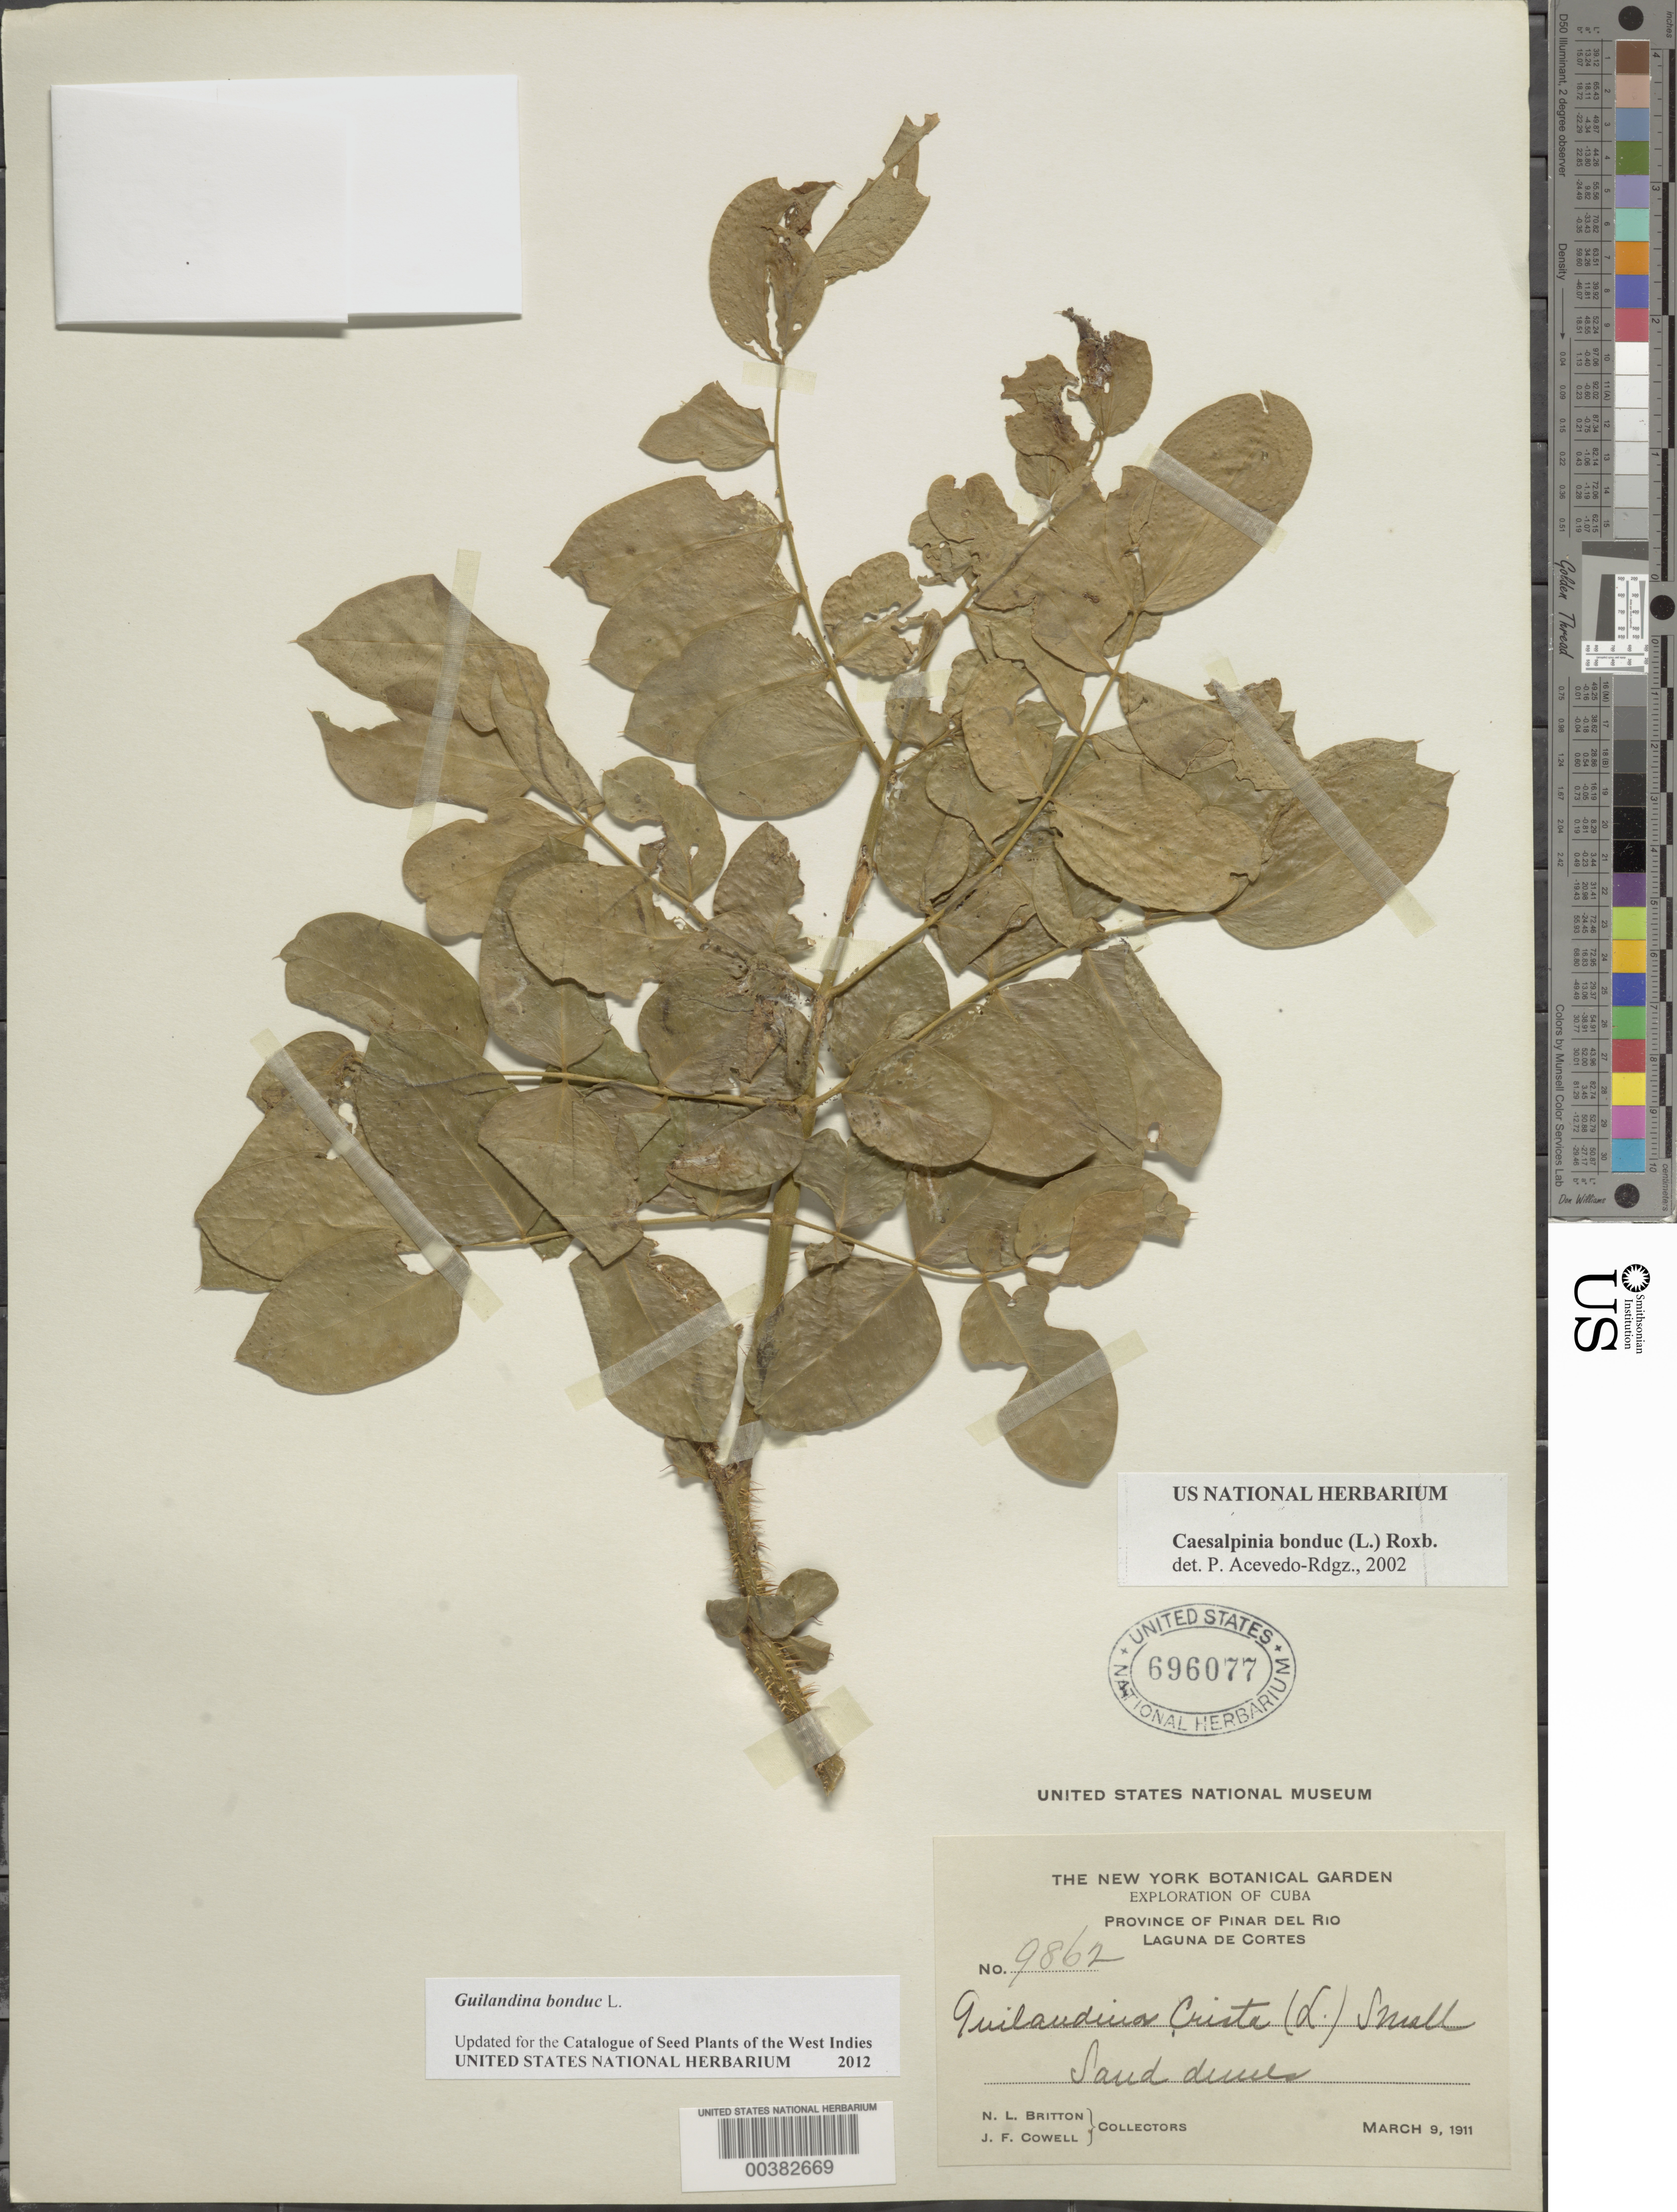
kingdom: Plantae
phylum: Tracheophyta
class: Magnoliopsida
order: Fabales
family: Fabaceae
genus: Guilandina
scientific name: Guilandina bonduc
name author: L.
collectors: N. Britton & J. F. Cowell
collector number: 9862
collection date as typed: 09 Mar 1911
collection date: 1911-03-09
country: Cuba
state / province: Pinar del Río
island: Greater Antilles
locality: Laguna de cortes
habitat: Sand dunes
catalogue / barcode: US 696077